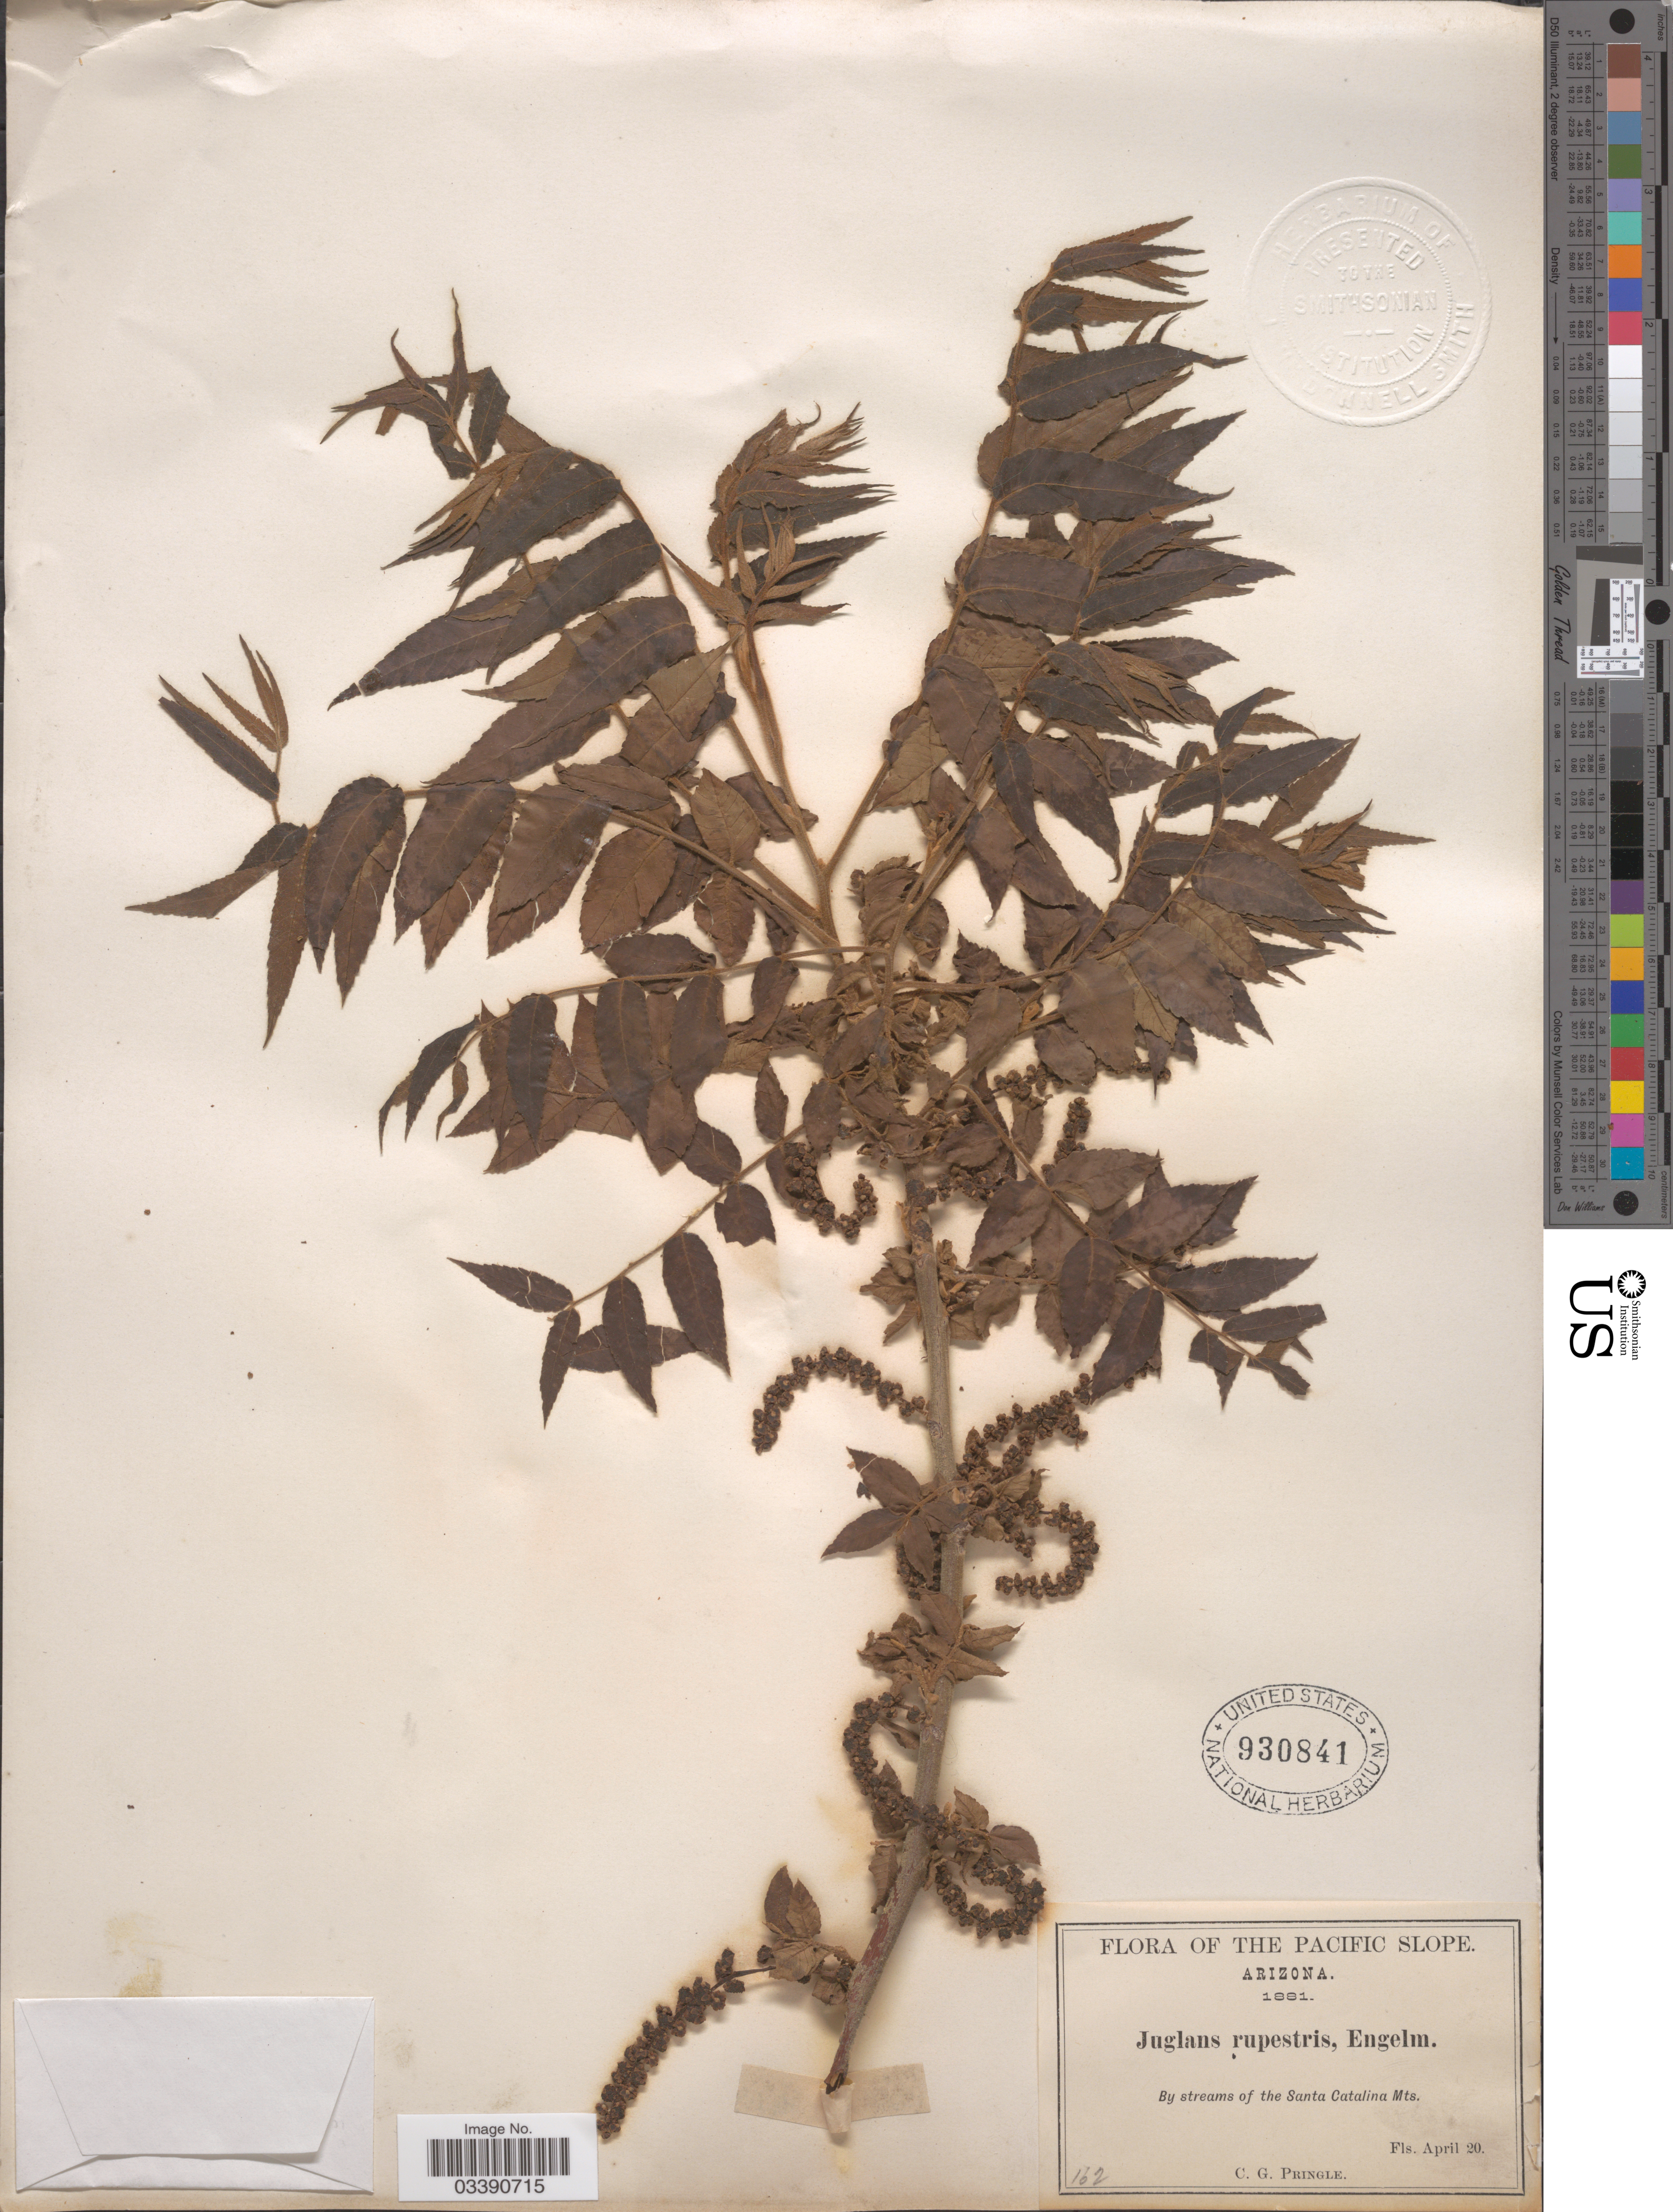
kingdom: Plantae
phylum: Tracheophyta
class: Magnoliopsida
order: Fagales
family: Juglandaceae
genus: Juglans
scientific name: Juglans microcarpa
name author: Berland. in Berland. & Chovell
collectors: C. G. Pringle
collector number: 162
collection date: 1881-04-20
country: United States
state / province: Arizona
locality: The Pacific Slope. By stream of the Santa Catalina Mts.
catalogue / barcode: US 930841